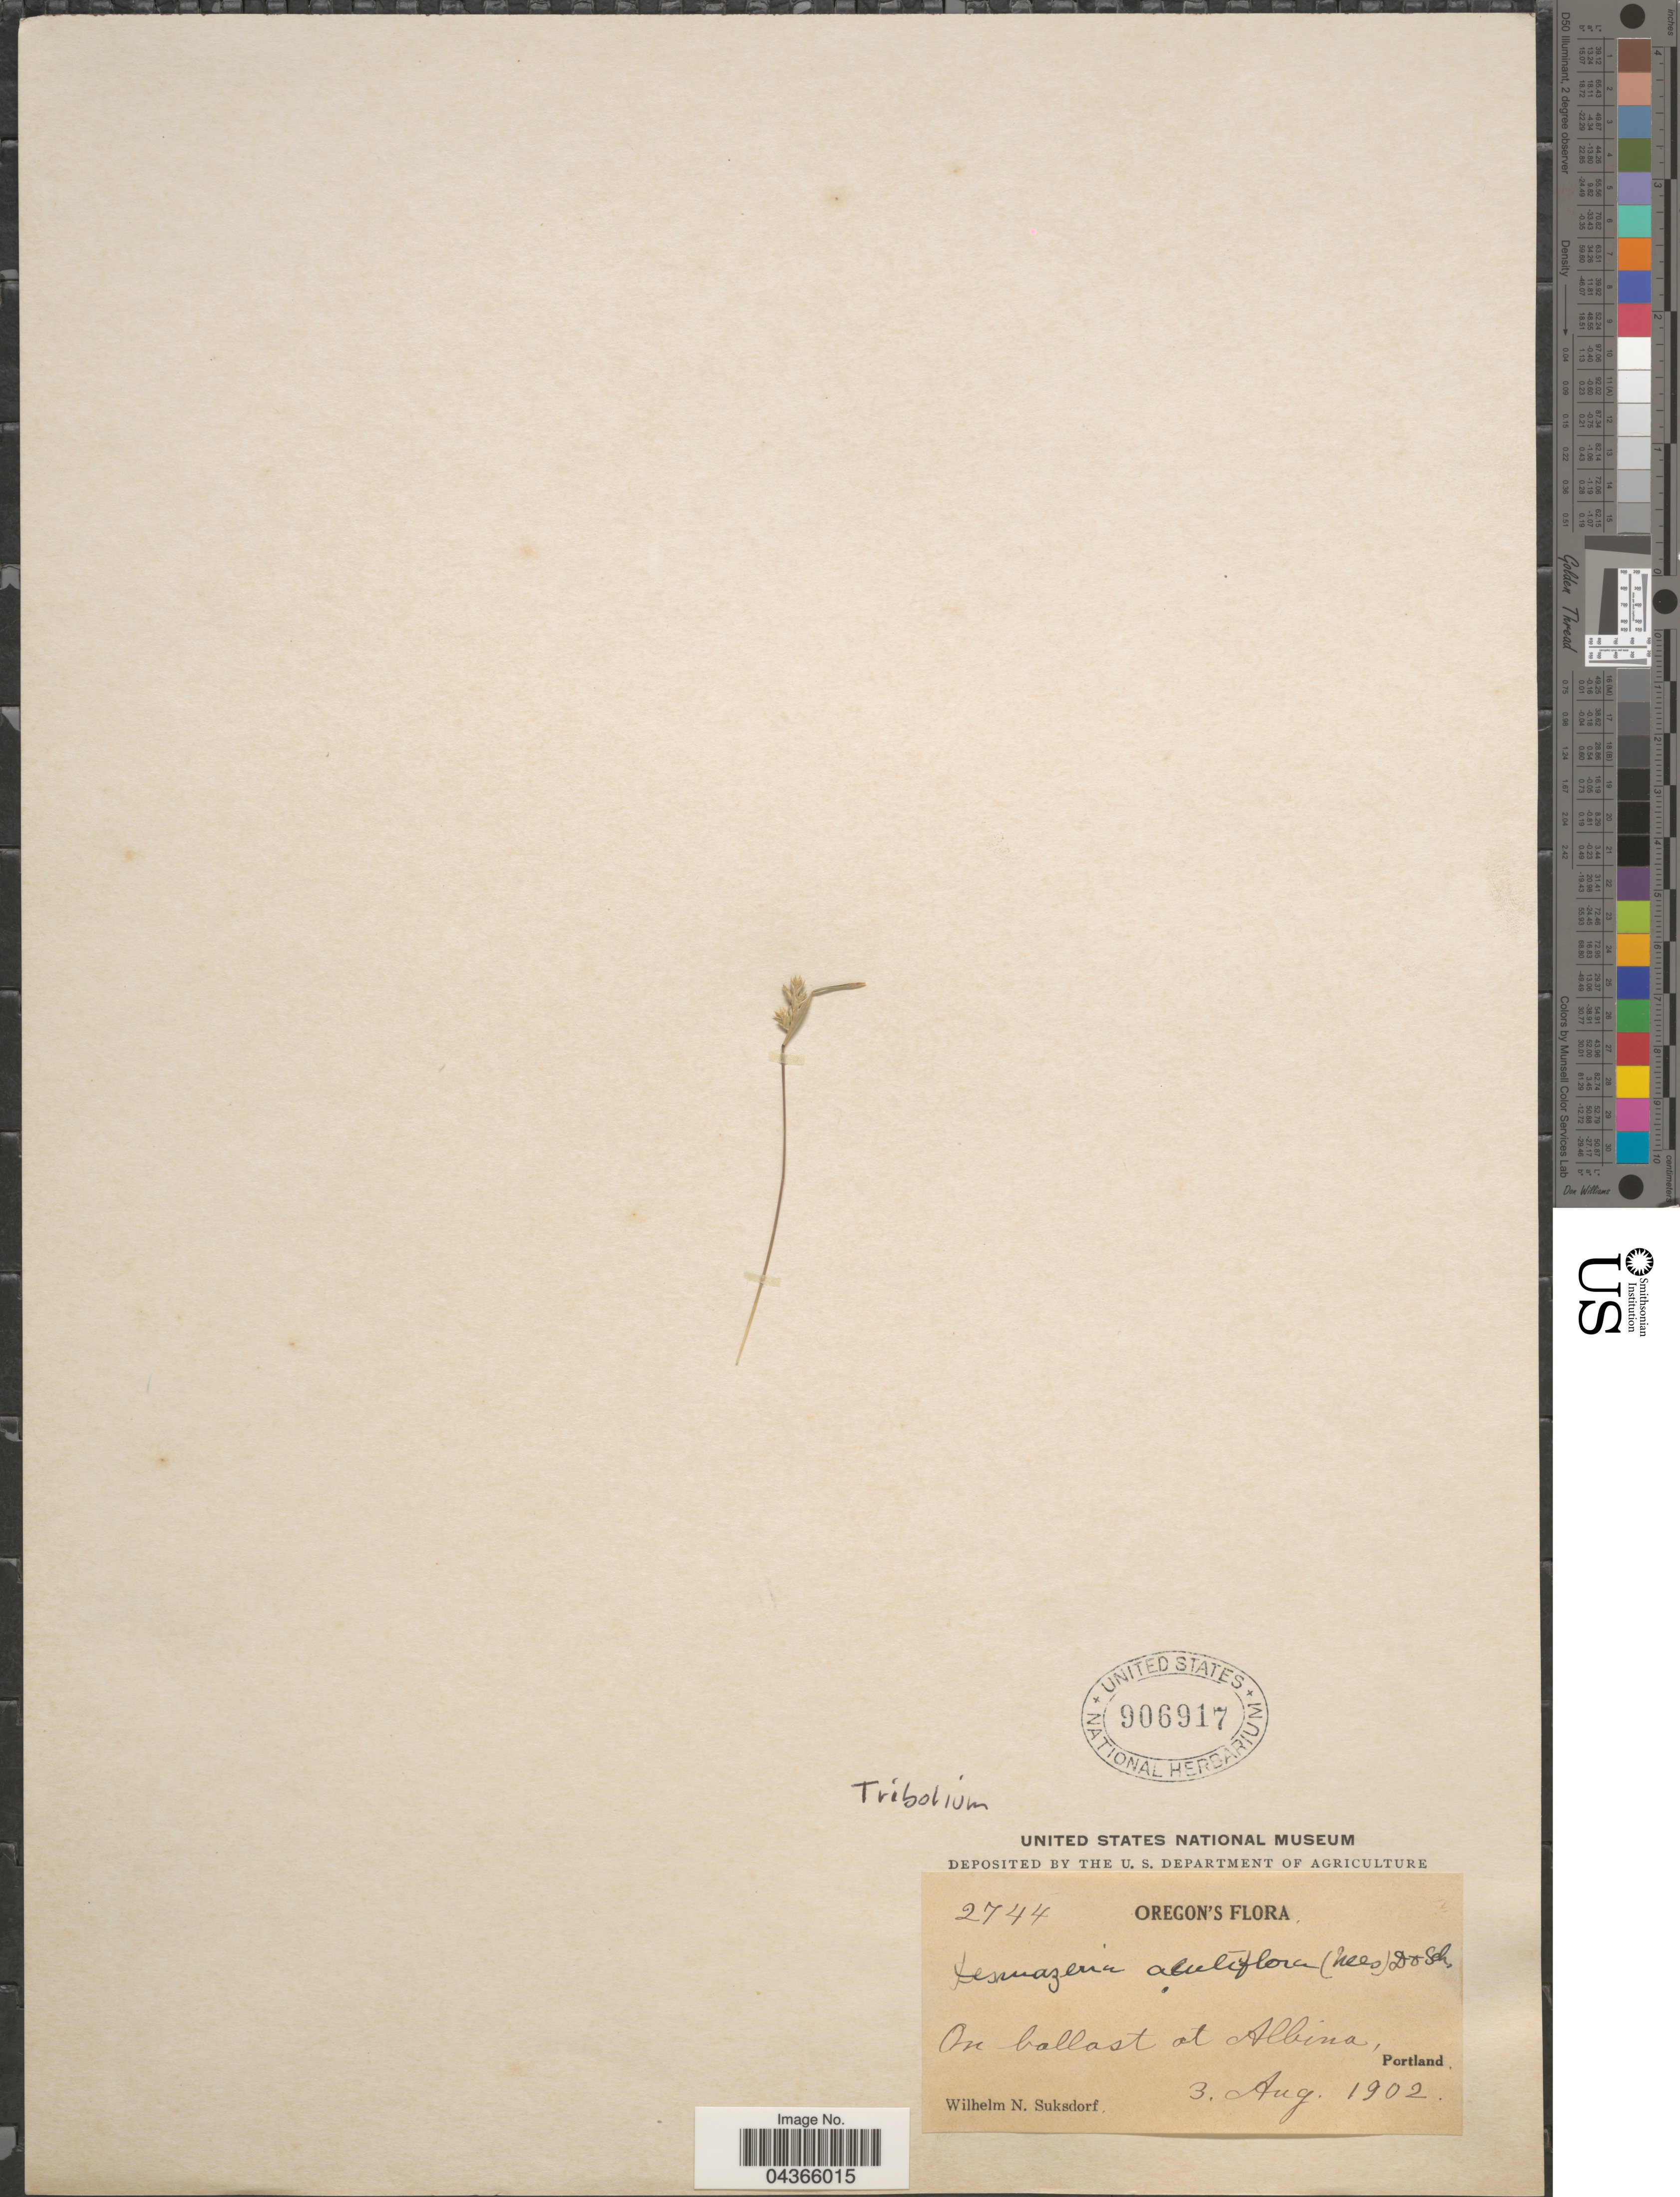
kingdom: Plantae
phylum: Tracheophyta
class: Liliopsida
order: Poales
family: Poaceae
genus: Tribolium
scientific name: Tribolium sp.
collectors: W. N. Suksdorf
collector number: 2744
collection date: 1902-08-03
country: United States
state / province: Oregon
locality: On ballast at Albina, Portland.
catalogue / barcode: US 906917